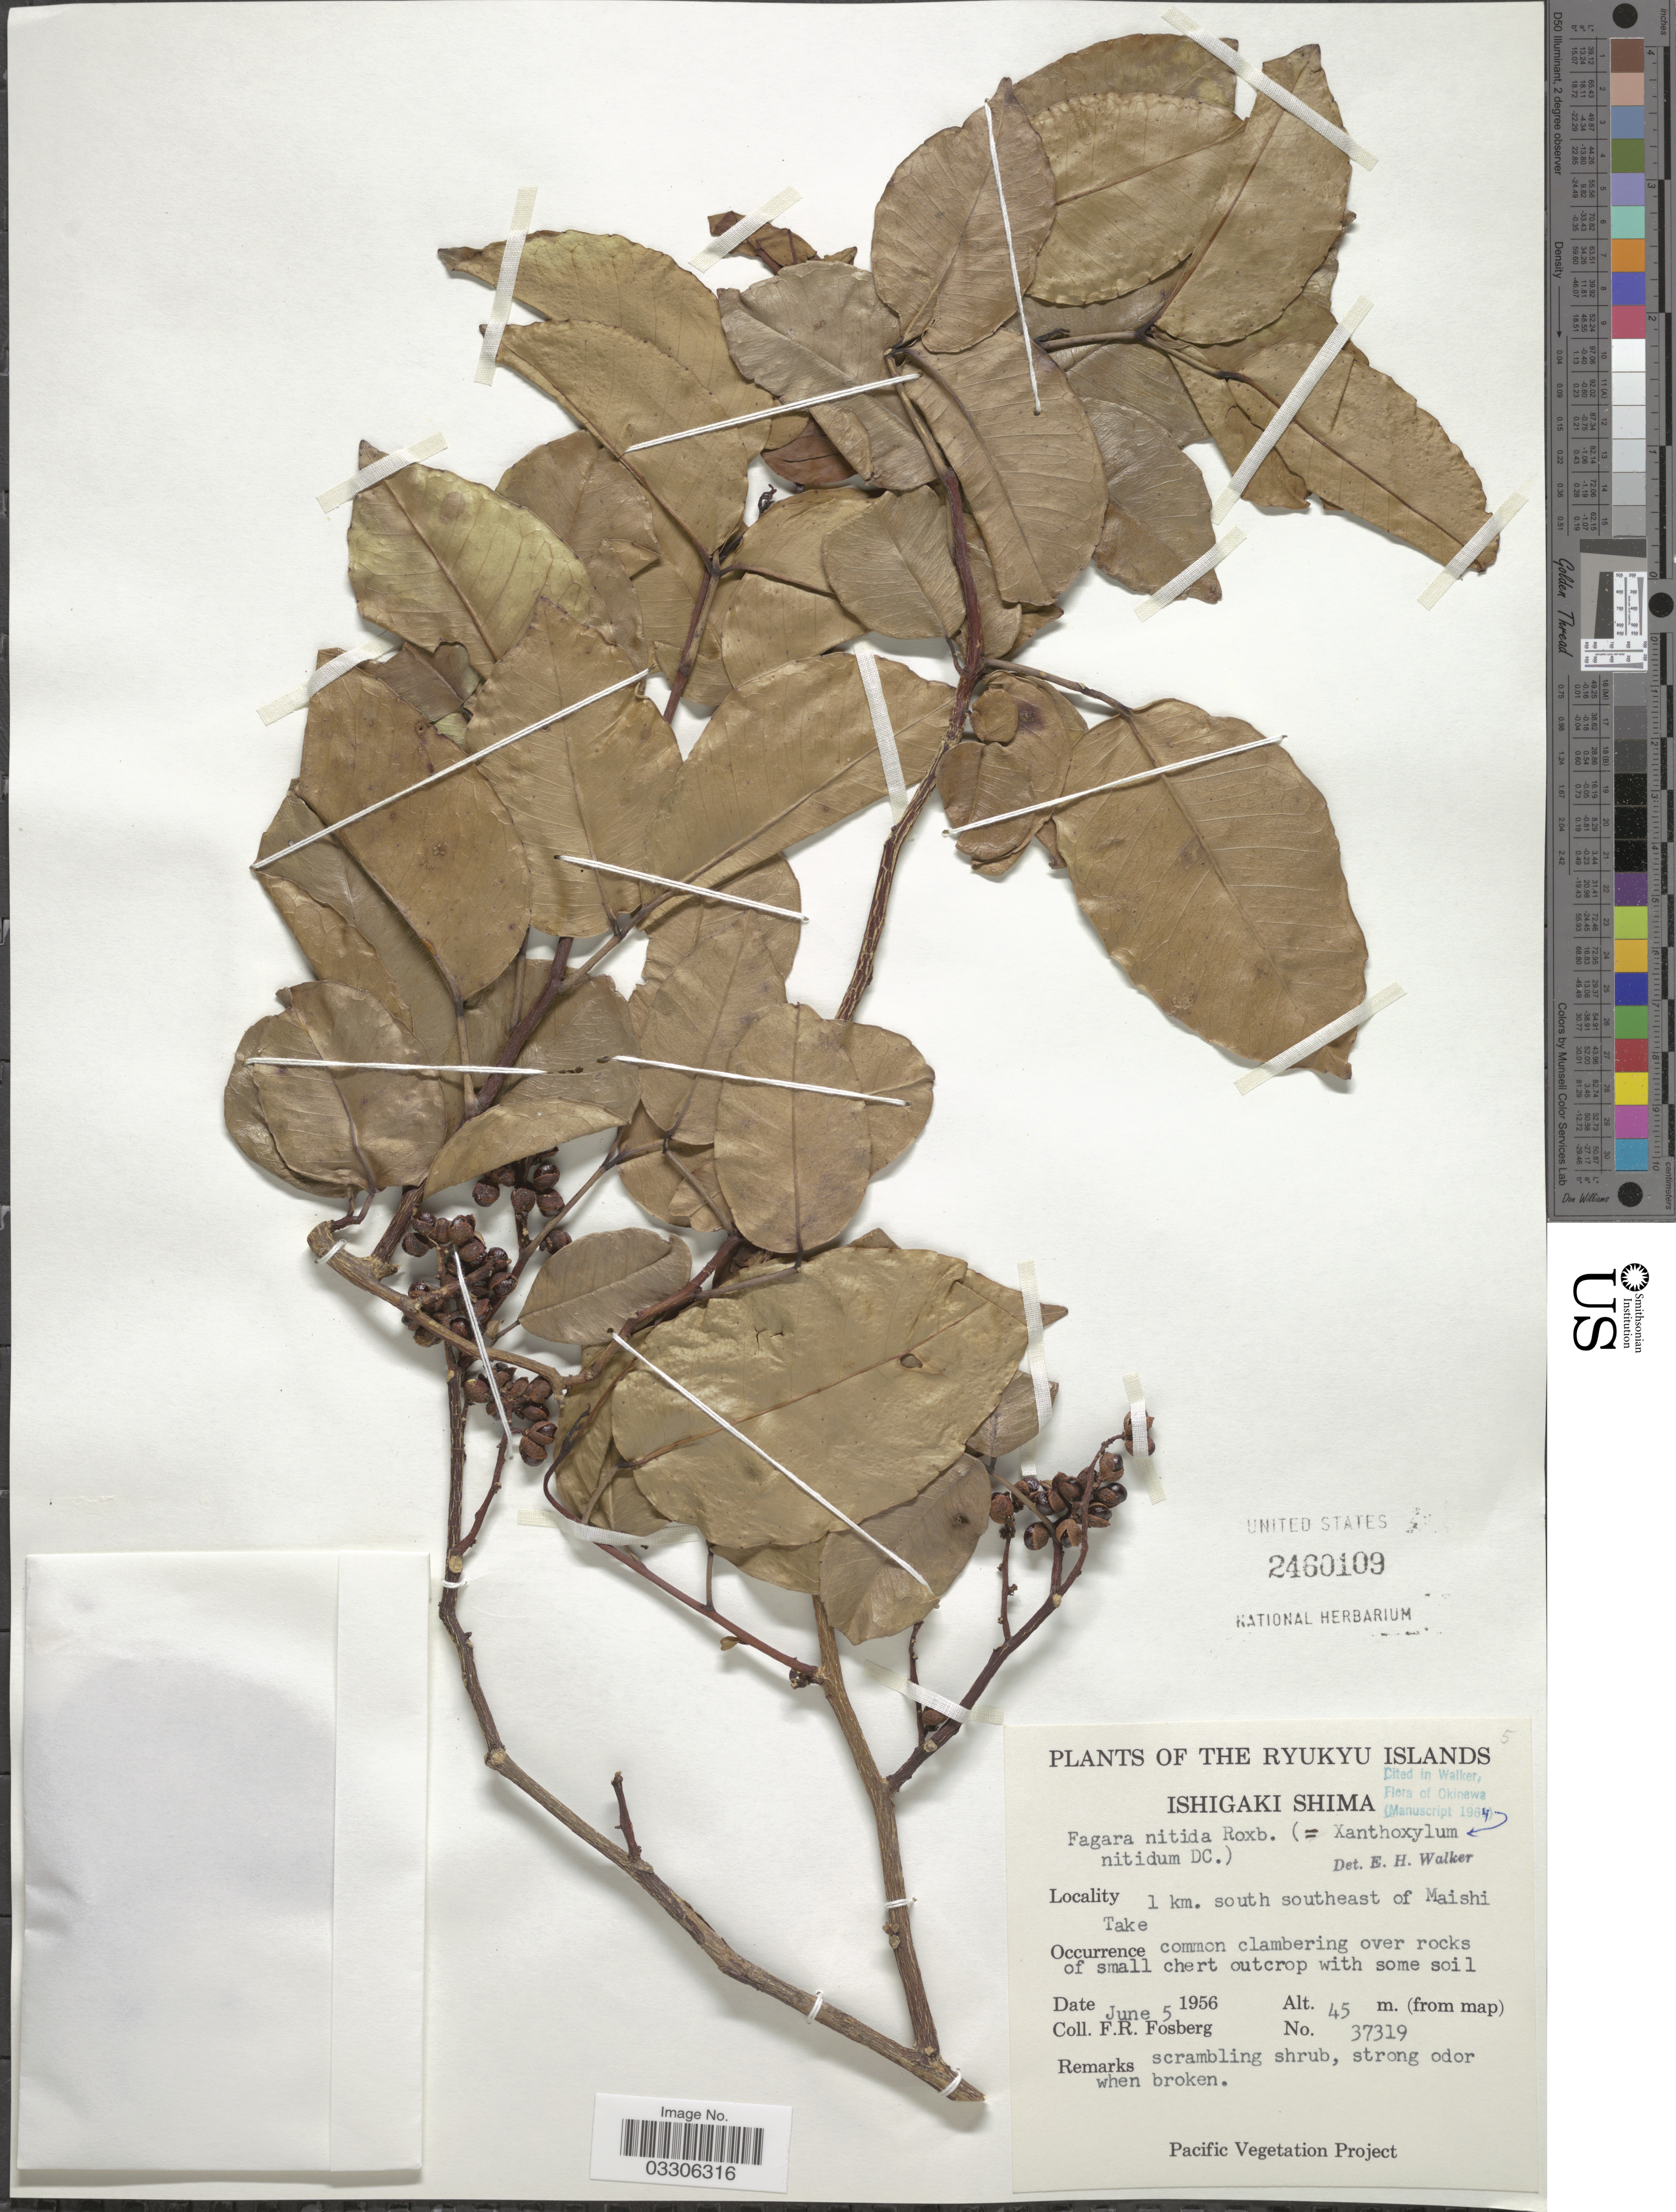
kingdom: Plantae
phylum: Tracheophyta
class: Magnoliopsida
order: Sapindales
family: Rutaceae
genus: Zanthoxylum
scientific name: Zanthoxylum nitidum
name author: Bunge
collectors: F. R. Fosberg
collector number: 37319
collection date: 1956-06-05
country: Japan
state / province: Okinawa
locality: The Ryukyu Islands. Ishigaki Shima. 1 km. south southeast of Maishi Take.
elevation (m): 45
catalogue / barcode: US 2460109